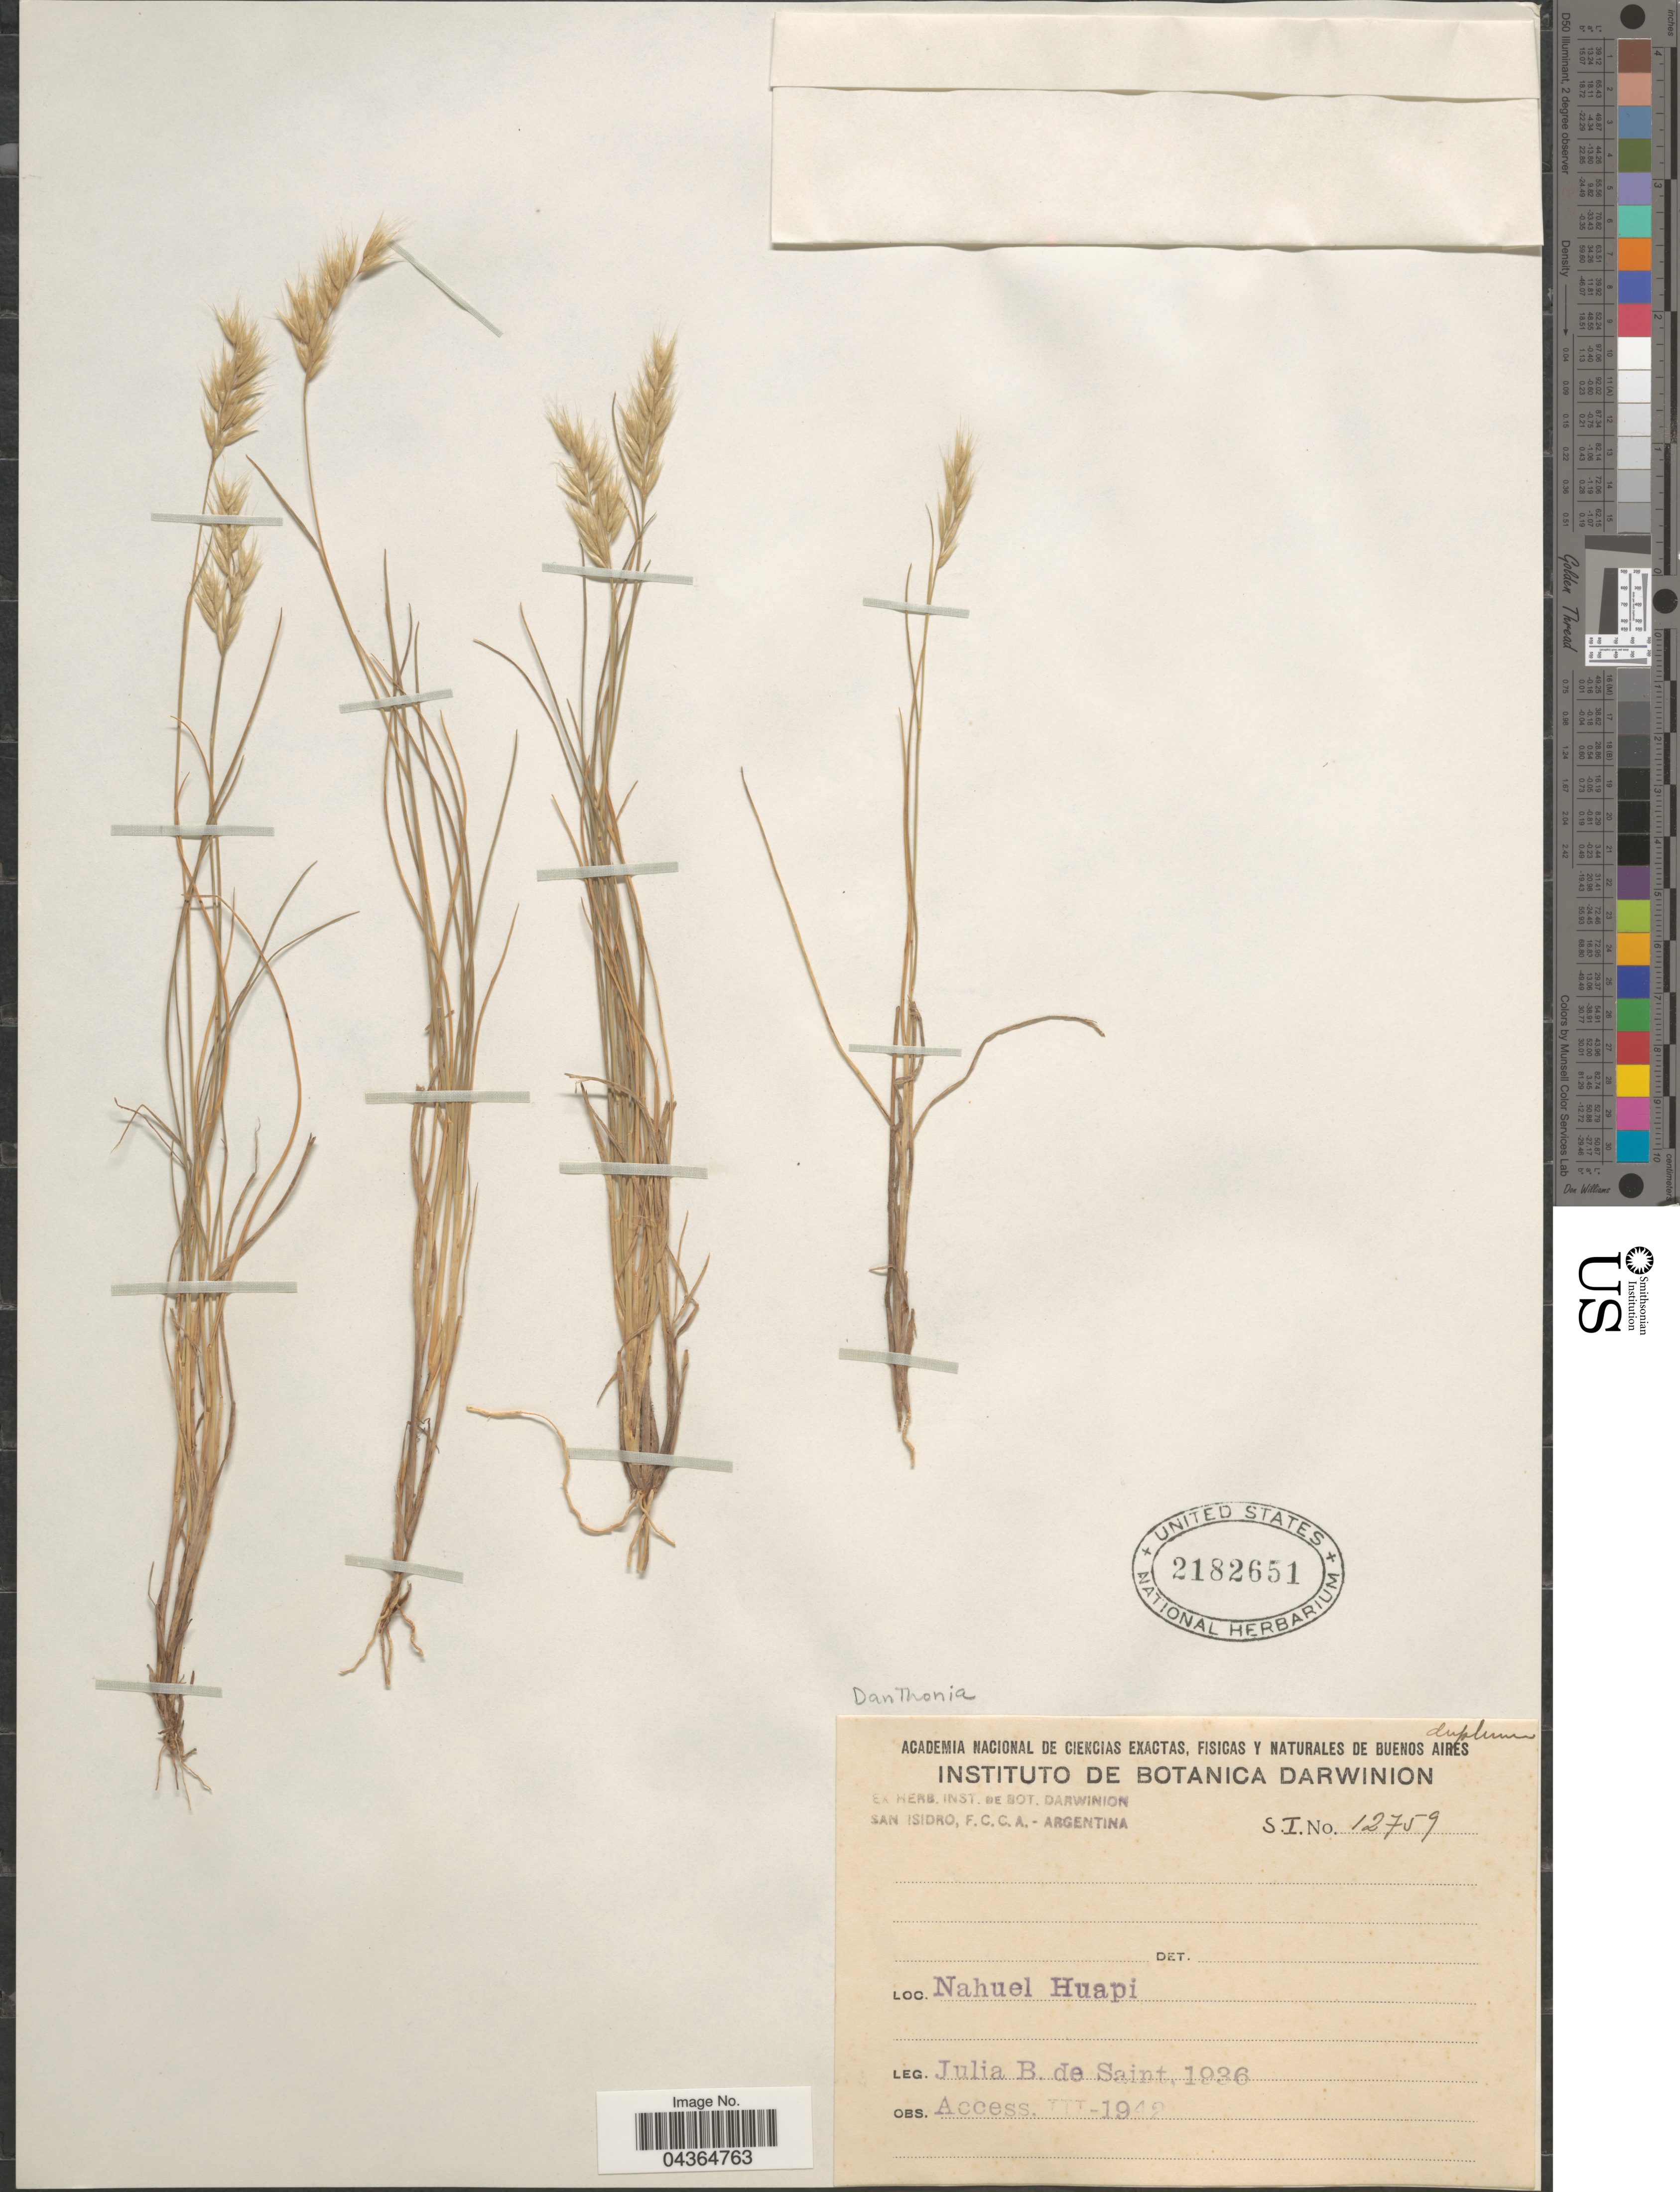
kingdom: Plantae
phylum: Tracheophyta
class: Liliopsida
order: Poales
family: Poaceae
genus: Danthonia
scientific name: Danthonia sp.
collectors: J. De Saint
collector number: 12759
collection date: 1936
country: Argentina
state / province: Buenos Aires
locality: Nahuel Huapi.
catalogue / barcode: US 2182651